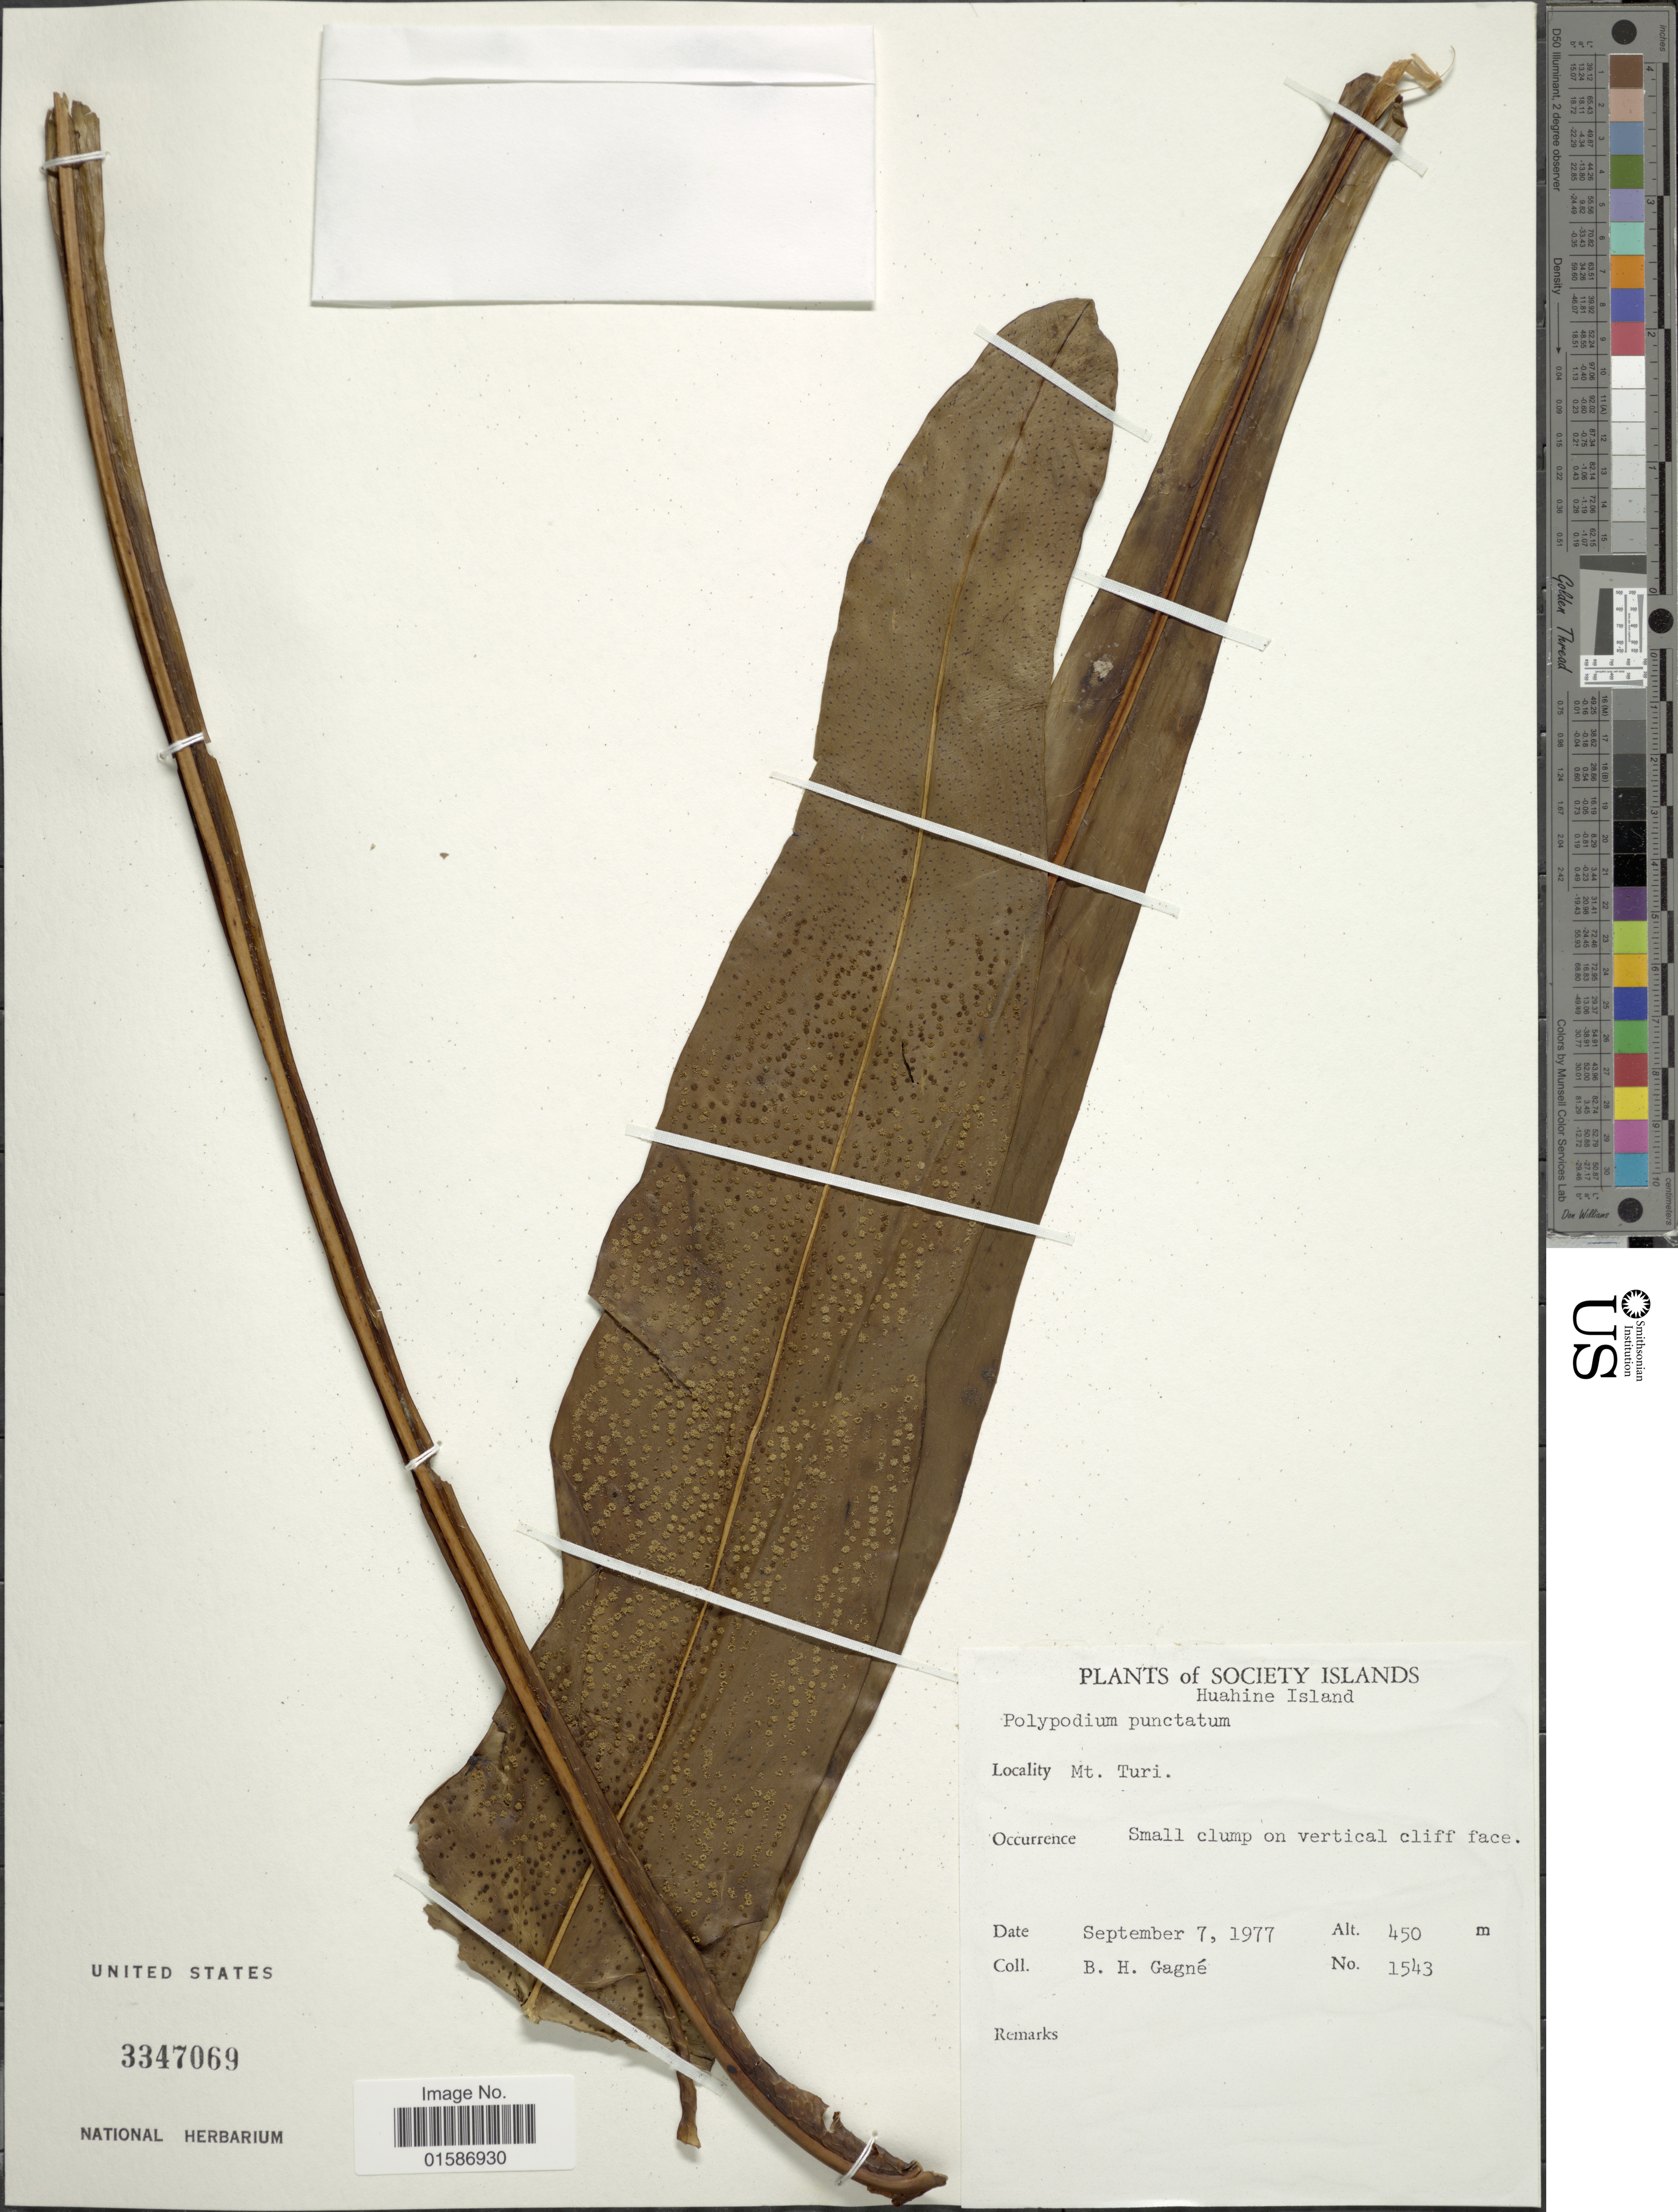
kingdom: Plantae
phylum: Tracheophyta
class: Polypodiopsida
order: Polypodiales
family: Polypodiaceae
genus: Microsorum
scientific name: Microsorum punctatum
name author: (L.) Copel.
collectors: B. H. Gagné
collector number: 1543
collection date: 1977-09-07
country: French Polynesia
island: Huahine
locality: Society Islands, Huahine Island, Mt Turi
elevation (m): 450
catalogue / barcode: US 3347069